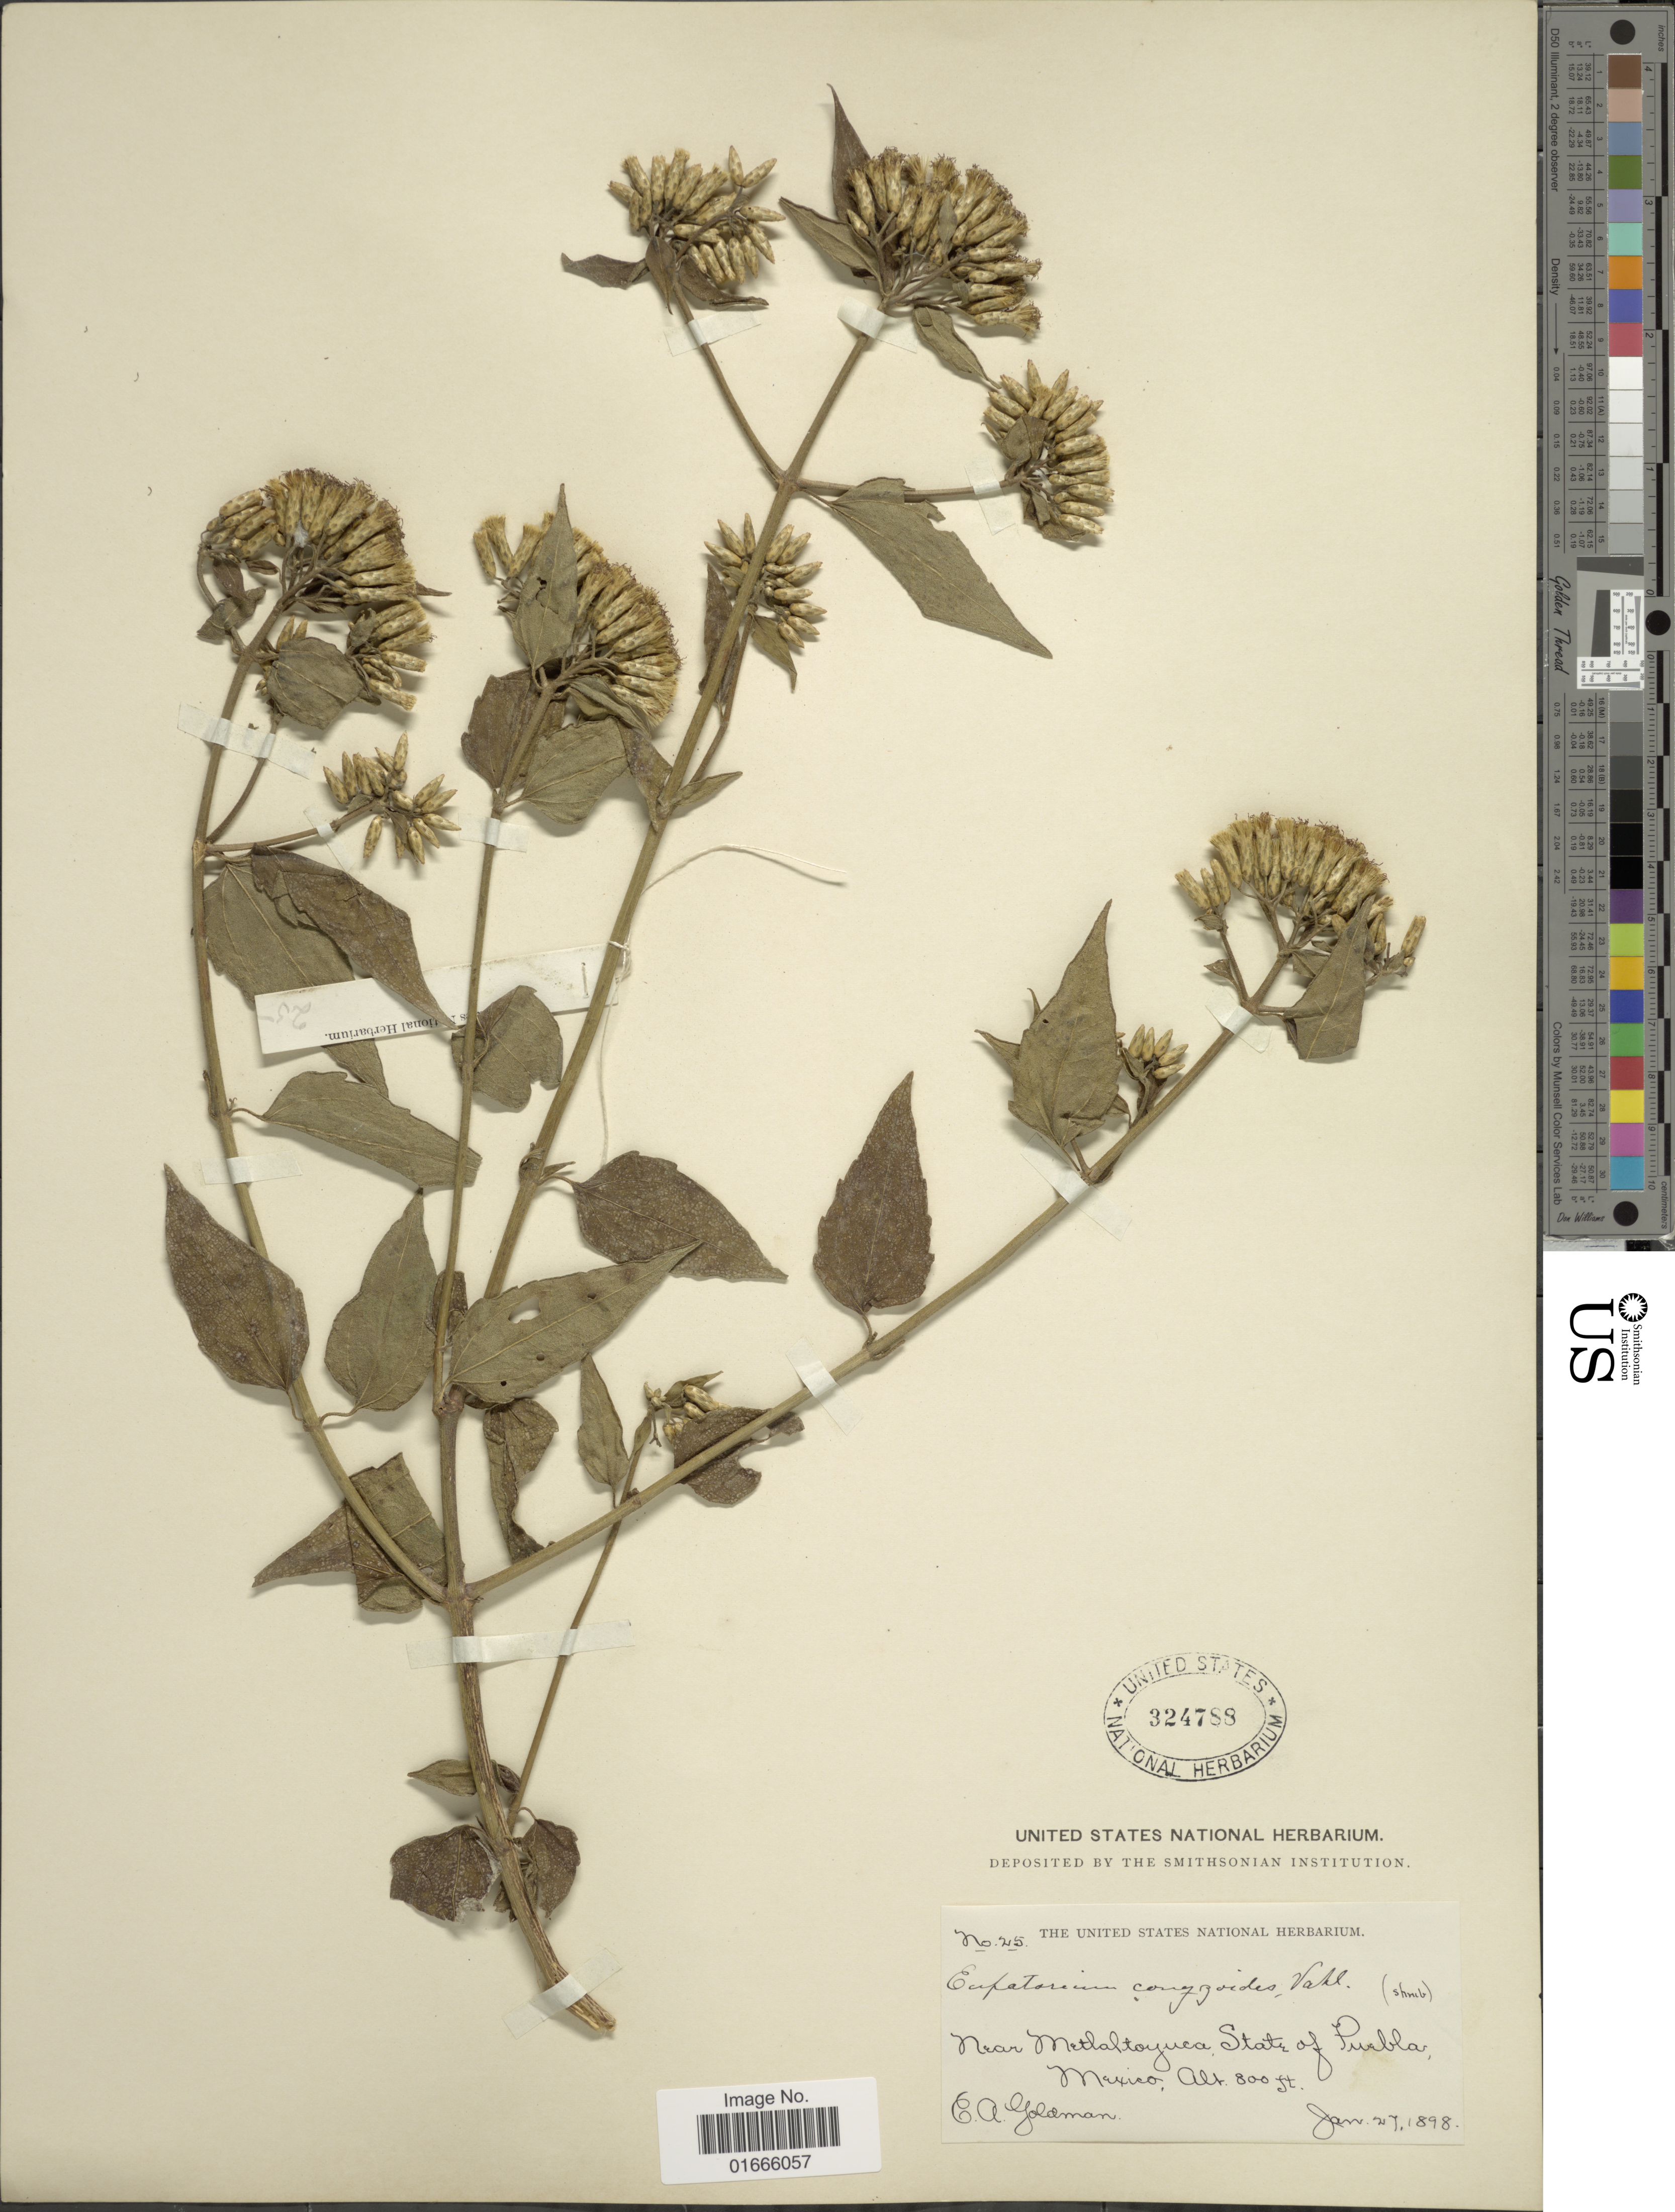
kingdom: Plantae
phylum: Tracheophyta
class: Magnoliopsida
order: Asterales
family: Asteraceae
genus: Chromolaena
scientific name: Chromolaena odorata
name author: (L.) R.M. King & H. Rob.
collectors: E. A. Goldman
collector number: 25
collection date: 1898-01-27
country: Mexico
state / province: Puebla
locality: Near Metlaltoyuca, State of Puebla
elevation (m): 244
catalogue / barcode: US 324788